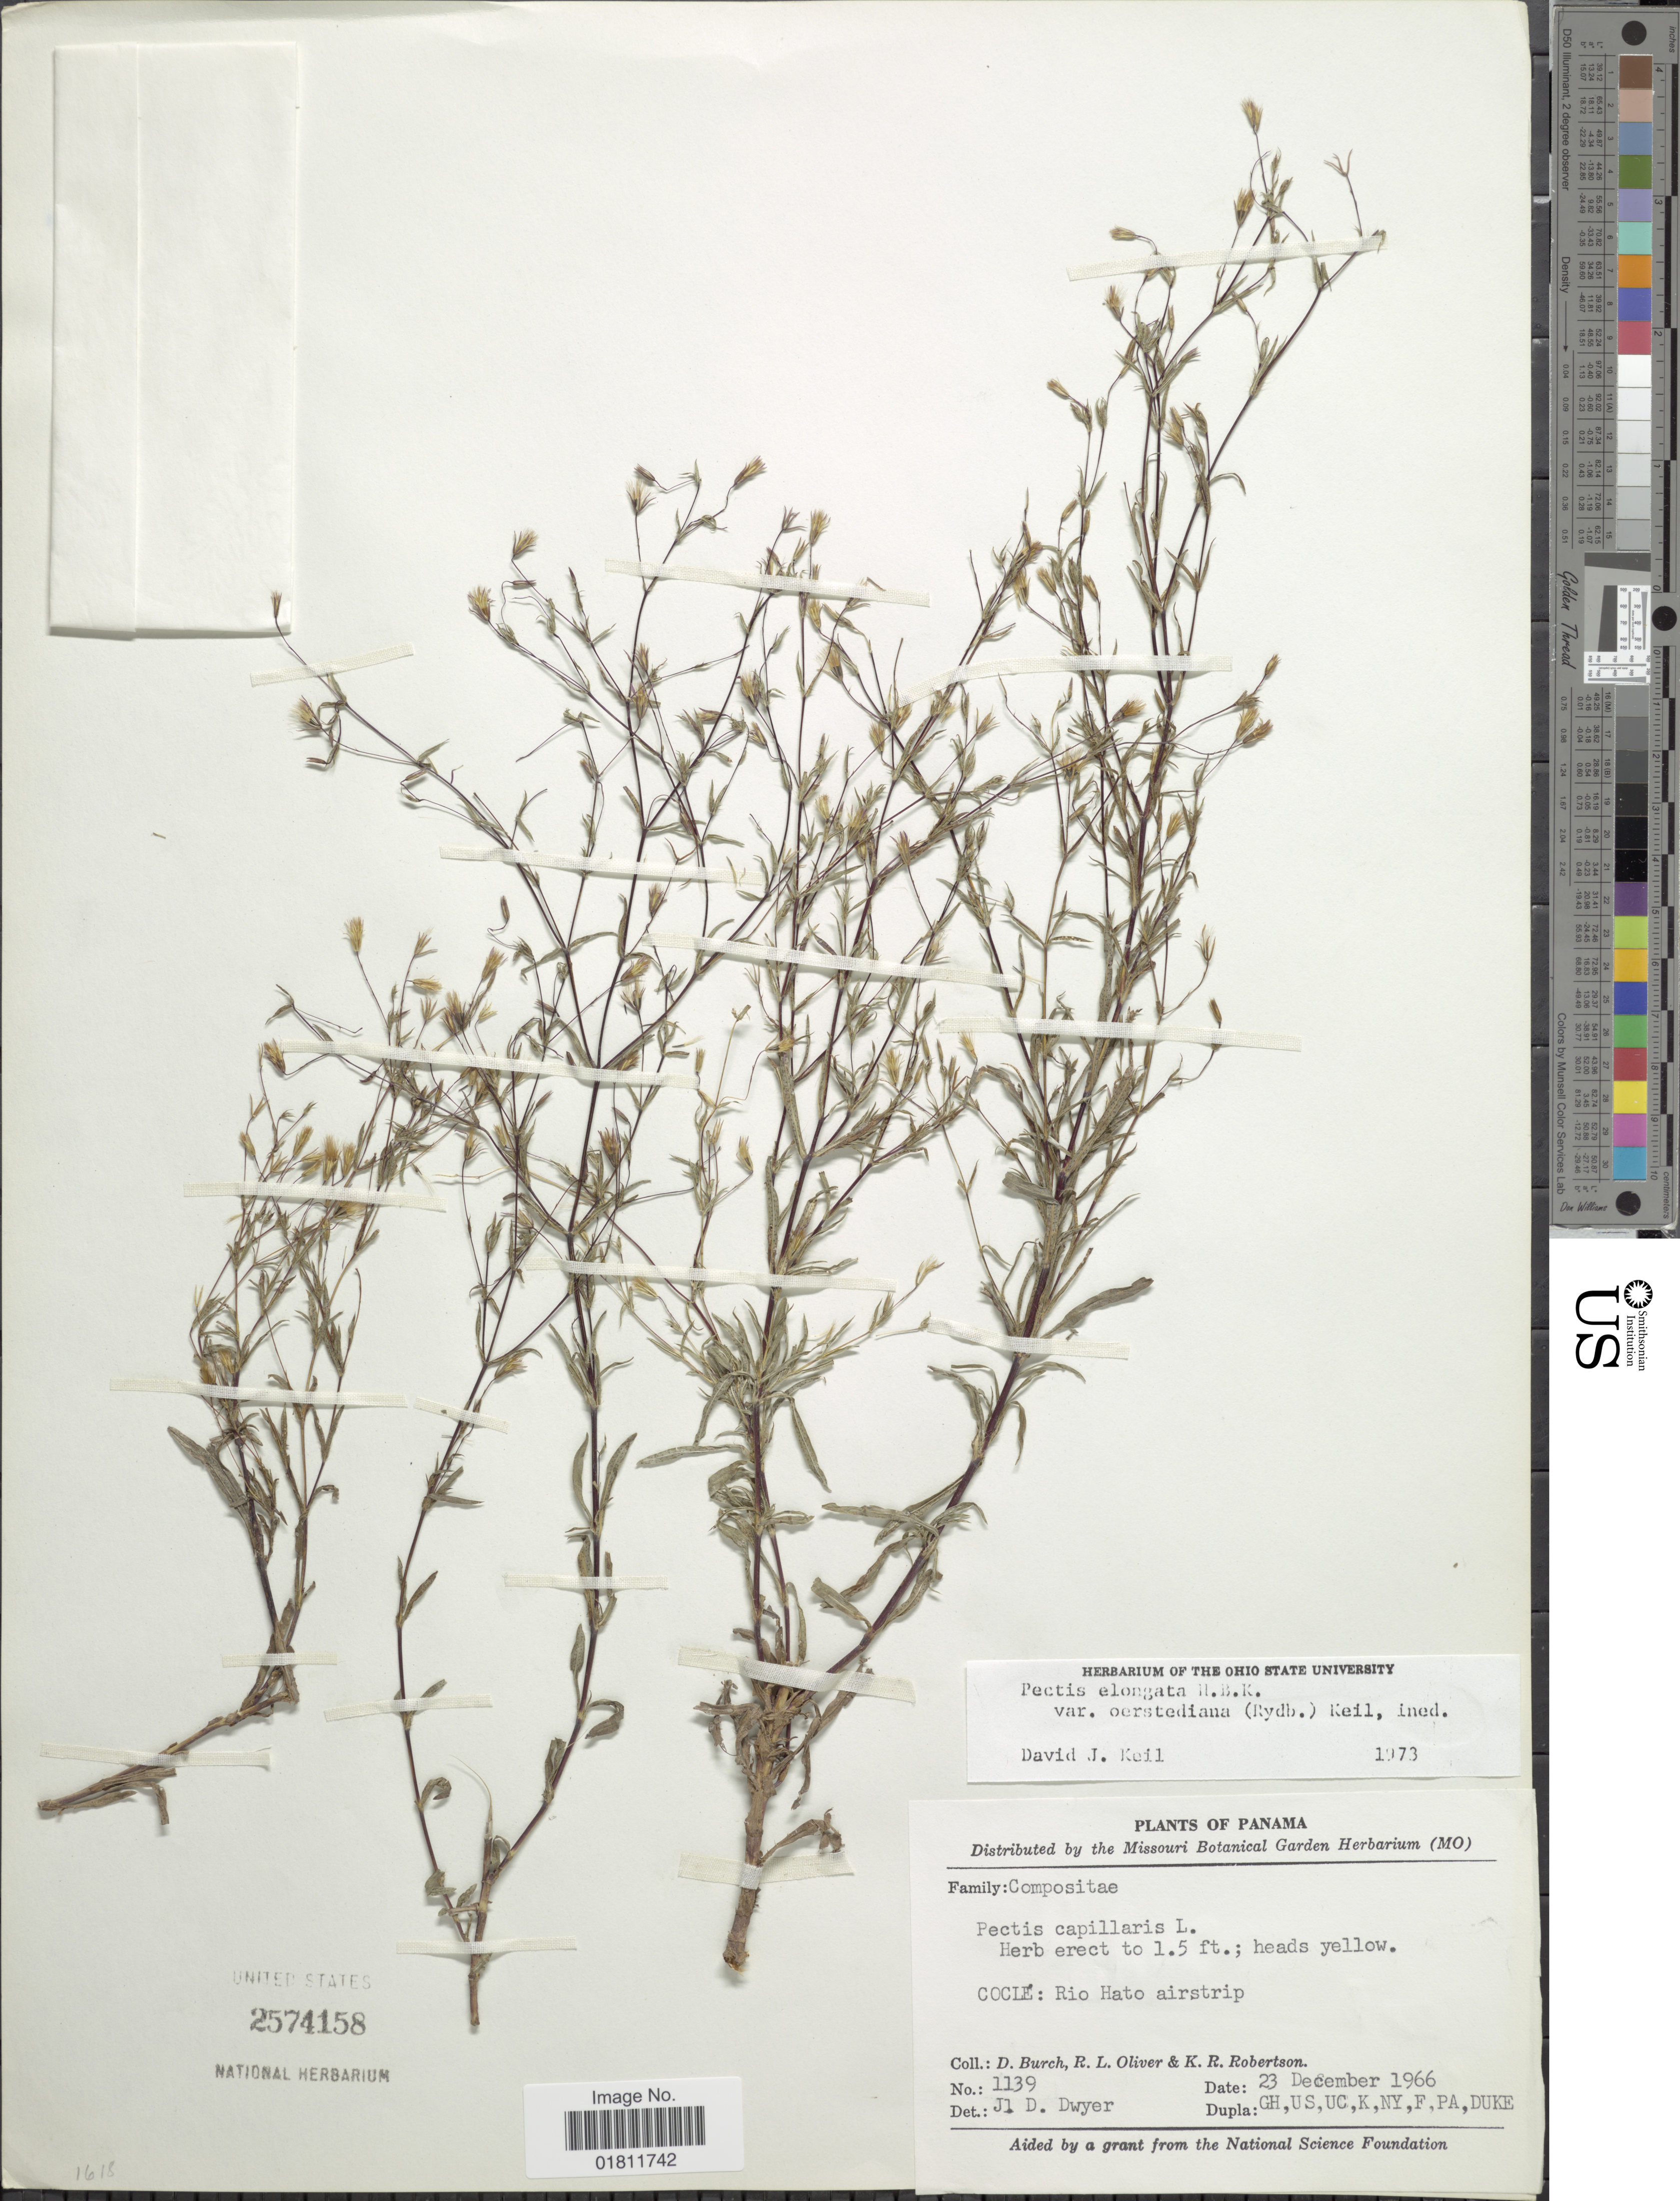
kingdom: Plantae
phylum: Tracheophyta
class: Magnoliopsida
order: Asterales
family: Asteraceae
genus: Pectis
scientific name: Pectis elongata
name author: Kunth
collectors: D. Burch, R. Oliver & K. Robertson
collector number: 1139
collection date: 1966-12-23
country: Panama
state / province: Coclé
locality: Cocle: Rio Hato airstrip.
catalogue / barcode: US 2574158